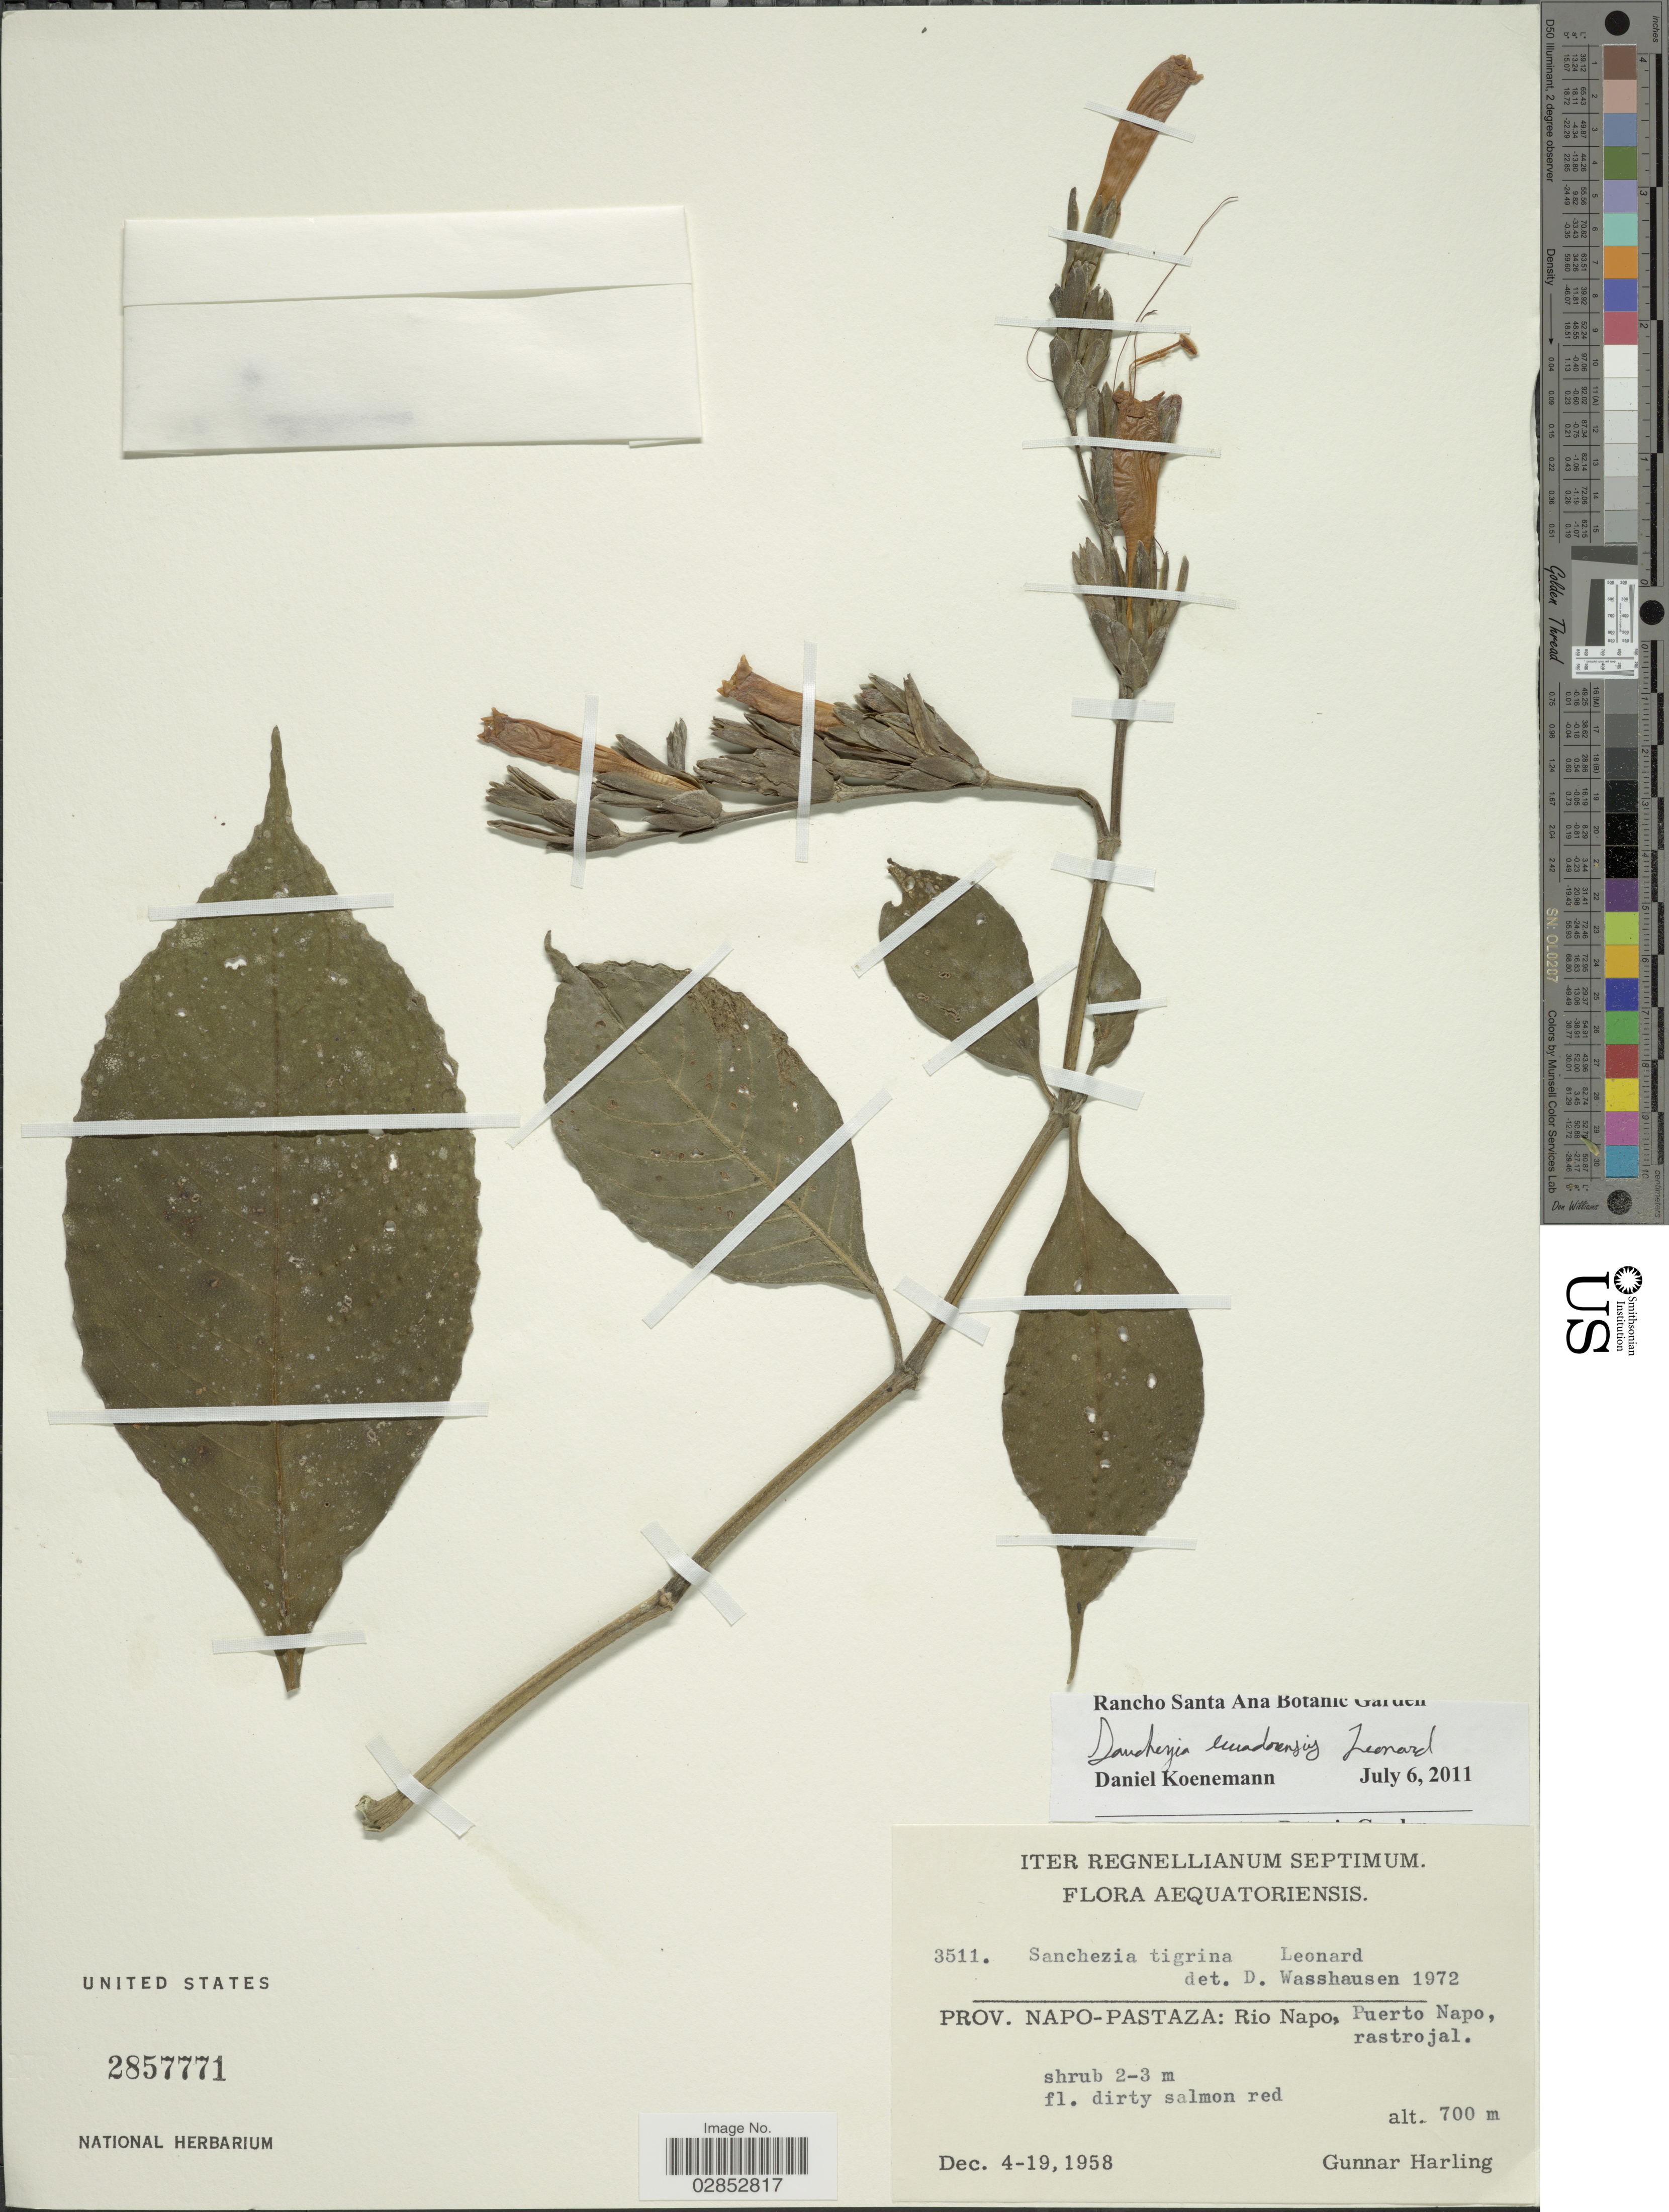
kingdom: Plantae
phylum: Tracheophyta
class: Magnoliopsida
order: Lamiales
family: Acanthaceae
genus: Sanchezia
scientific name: Sanchezia ecuadorensis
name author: Leonard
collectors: G. Harling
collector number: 3511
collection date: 1958-12-04/1958-12-19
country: Ecuador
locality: Aequatoriensis. Prov. Napo-Pastaza: Rio Napo, Puerto Napo, rastrojal.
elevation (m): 700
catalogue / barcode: US 2857771